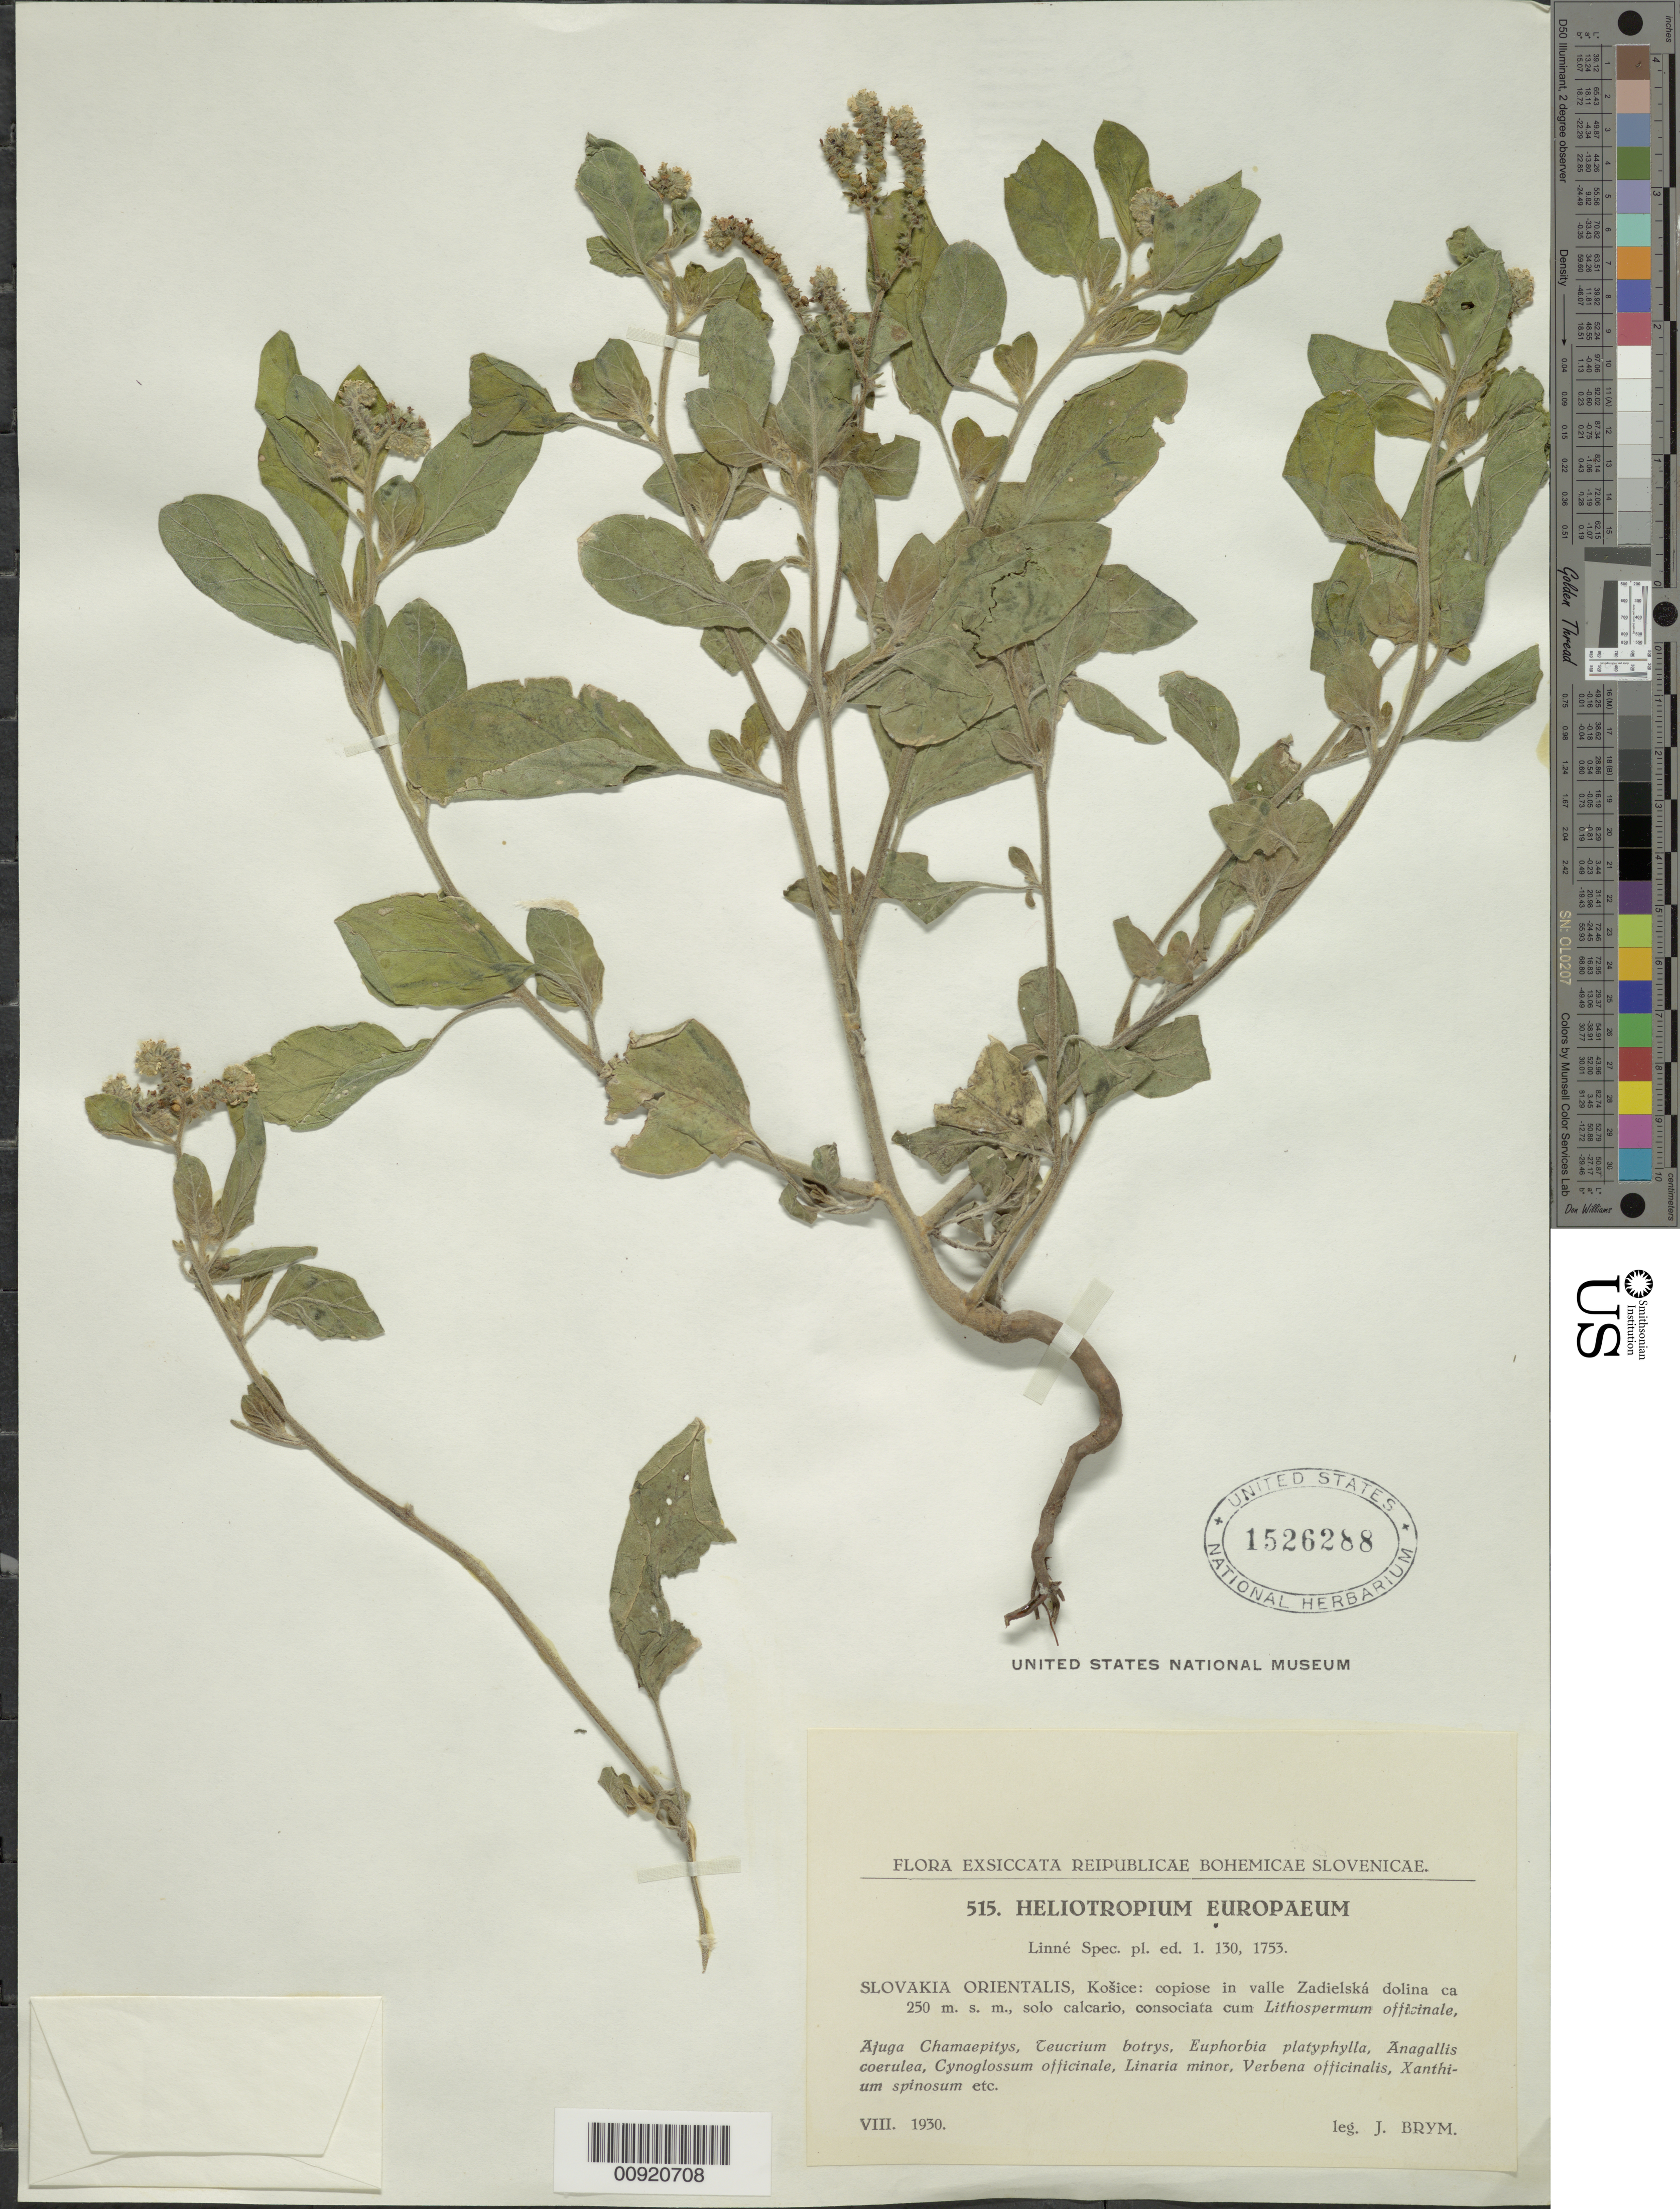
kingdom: Plantae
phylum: Tracheophyta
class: Magnoliopsida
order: Boraginales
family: Heliotropiaceae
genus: Heliotropium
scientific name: Heliotropium europaeum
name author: L.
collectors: Brym, J.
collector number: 515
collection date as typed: Aug 1930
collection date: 1930-08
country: Slovakia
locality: Slovakia orientallis, Kosice: coiose in valle Zadielska dolina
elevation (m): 250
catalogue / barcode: US 1526288